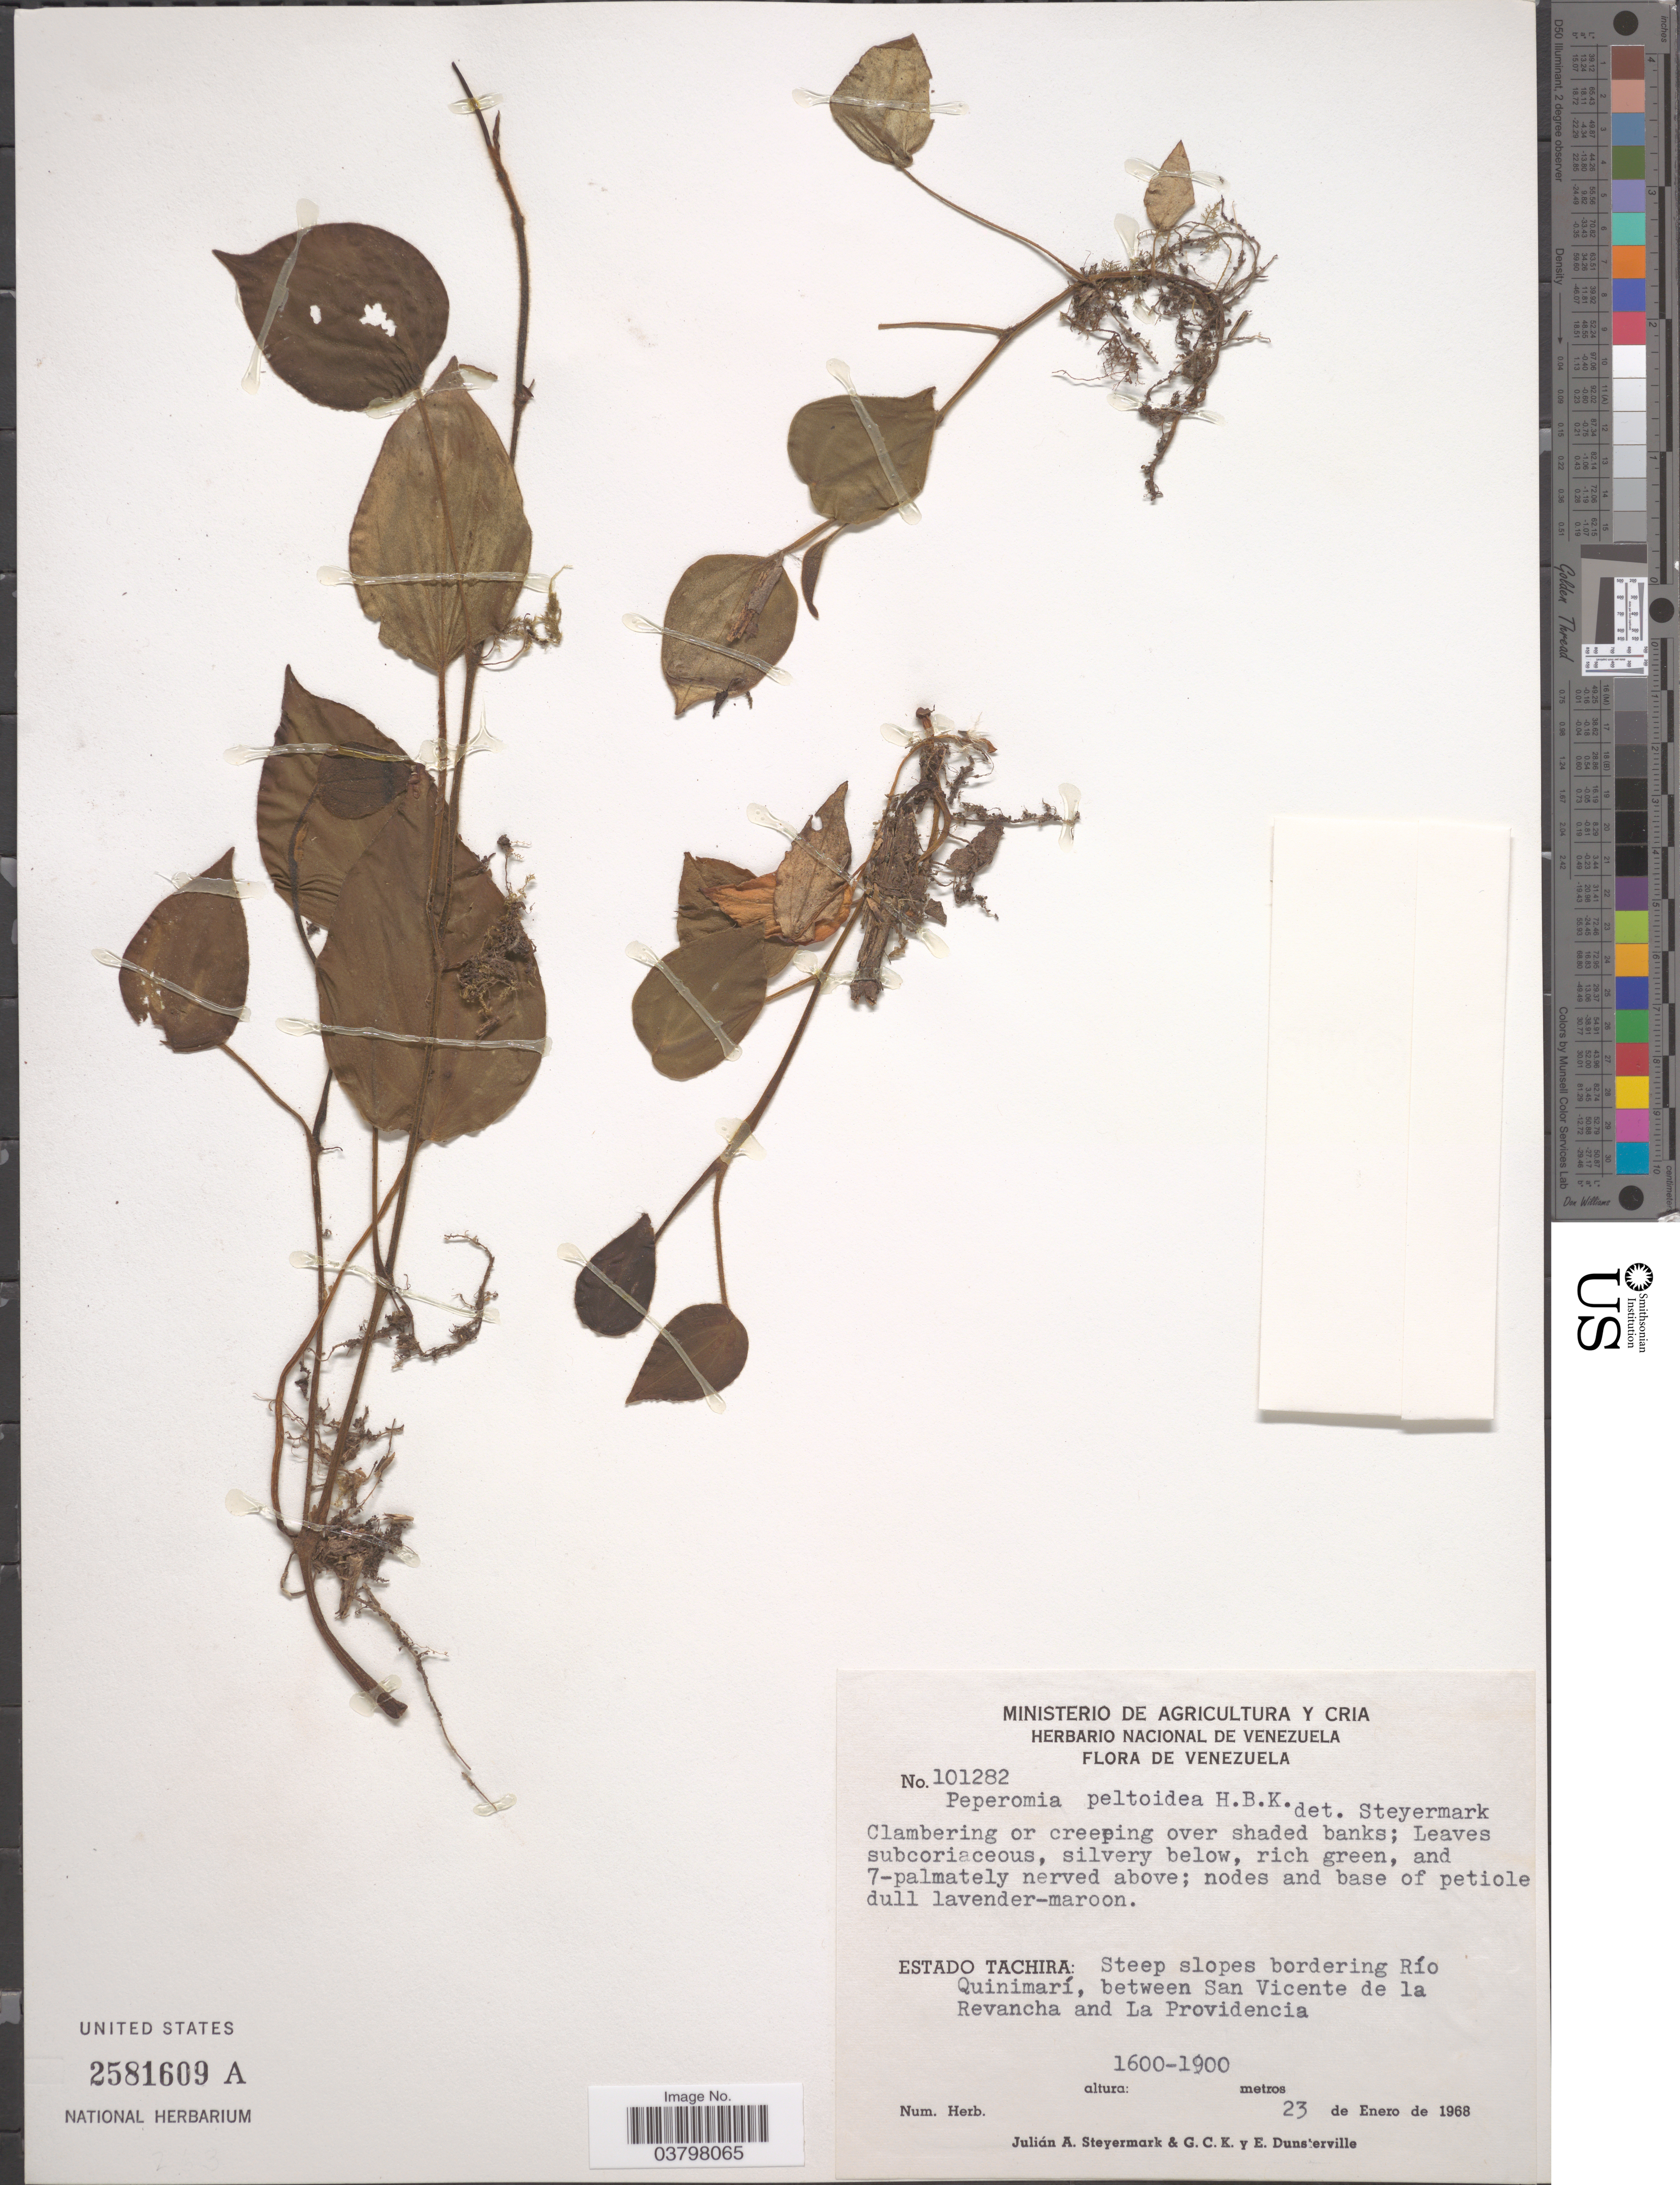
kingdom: Plantae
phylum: Tracheophyta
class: Magnoliopsida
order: Piperales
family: Piperaceae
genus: Peperomia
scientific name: Peperomia peltoidea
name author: Kunth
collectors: J. Steyermark, G. C. K. Dunsterville & E. Dunsterville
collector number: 101282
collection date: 1968-01-23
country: Venezuela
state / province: Tachira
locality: Steep slopes bordering Río Quinimarí, between San Vicente de la Revancha and La Providencia.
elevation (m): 1600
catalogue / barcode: US 2581609A